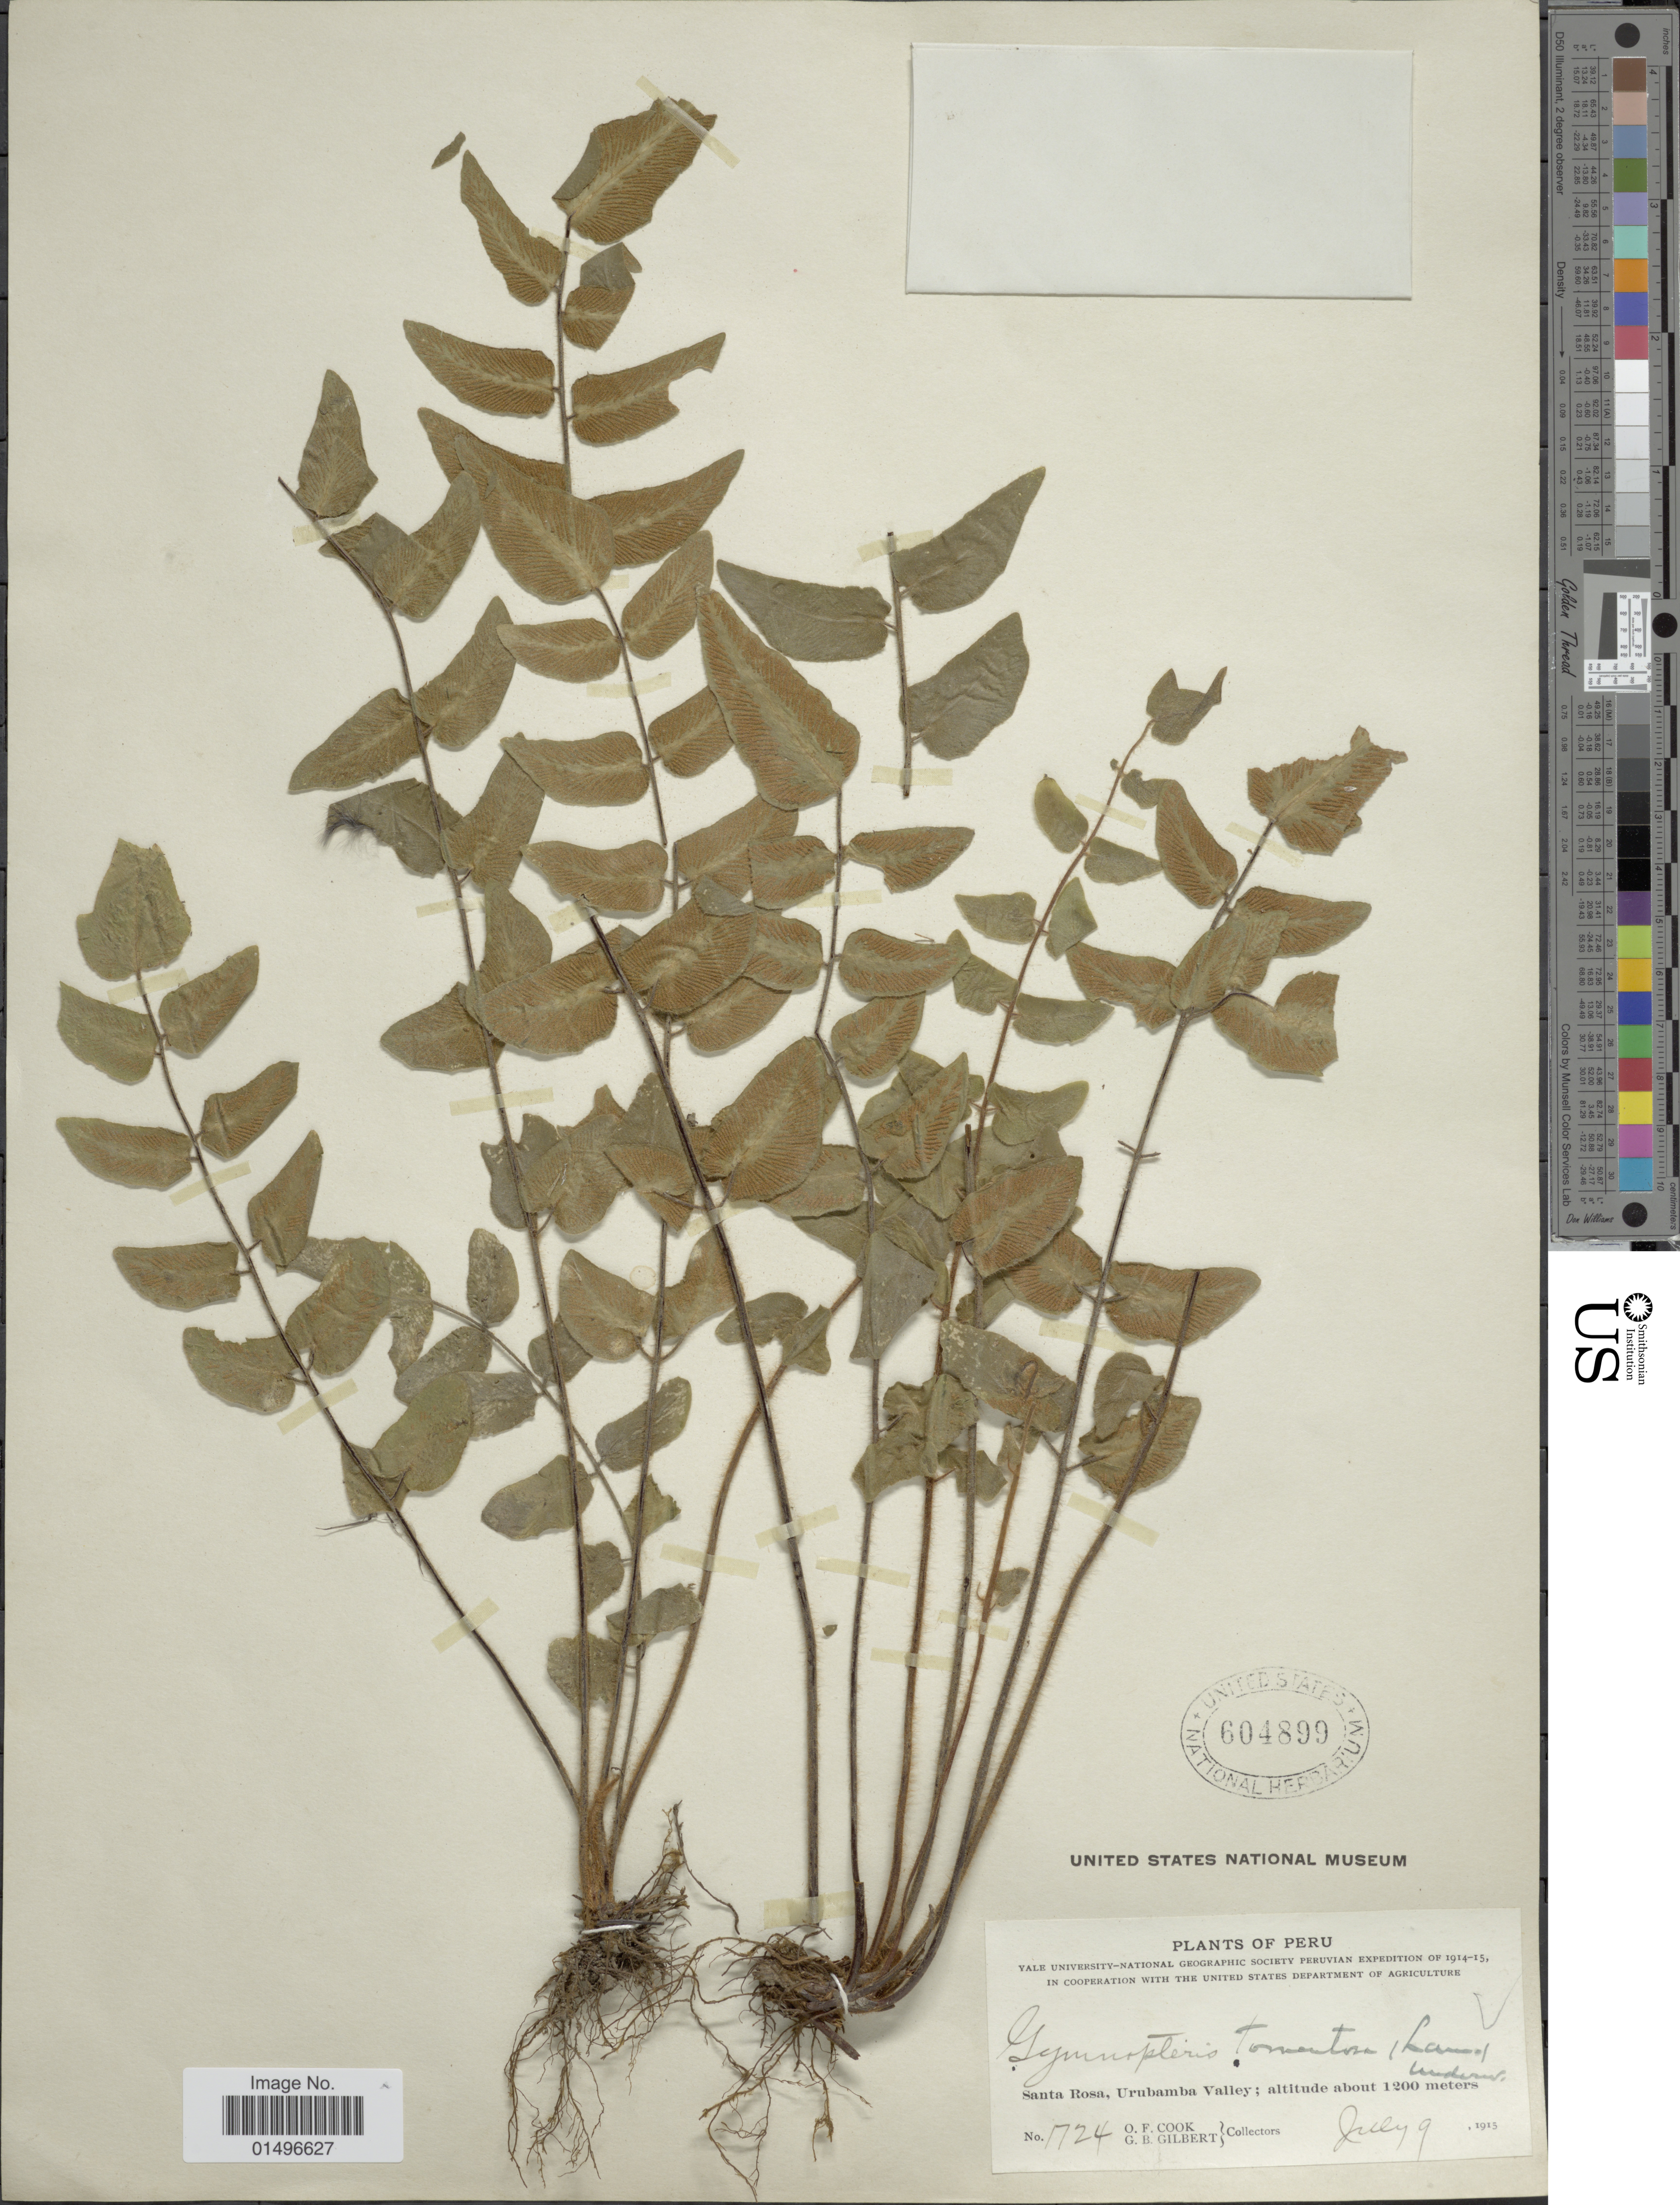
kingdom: Plantae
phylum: Tracheophyta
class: Polypodiopsida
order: Polypodiales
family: Pteridaceae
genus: Hemionitis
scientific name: Hemionitis tomentosa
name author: (Lam.) Raddi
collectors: O. F. Cook & G. B. Gilbert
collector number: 1724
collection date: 1915-07-09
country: Peru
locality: Peru, Santa Rosa, Urubamba Valley.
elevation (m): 1200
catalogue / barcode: US 604899